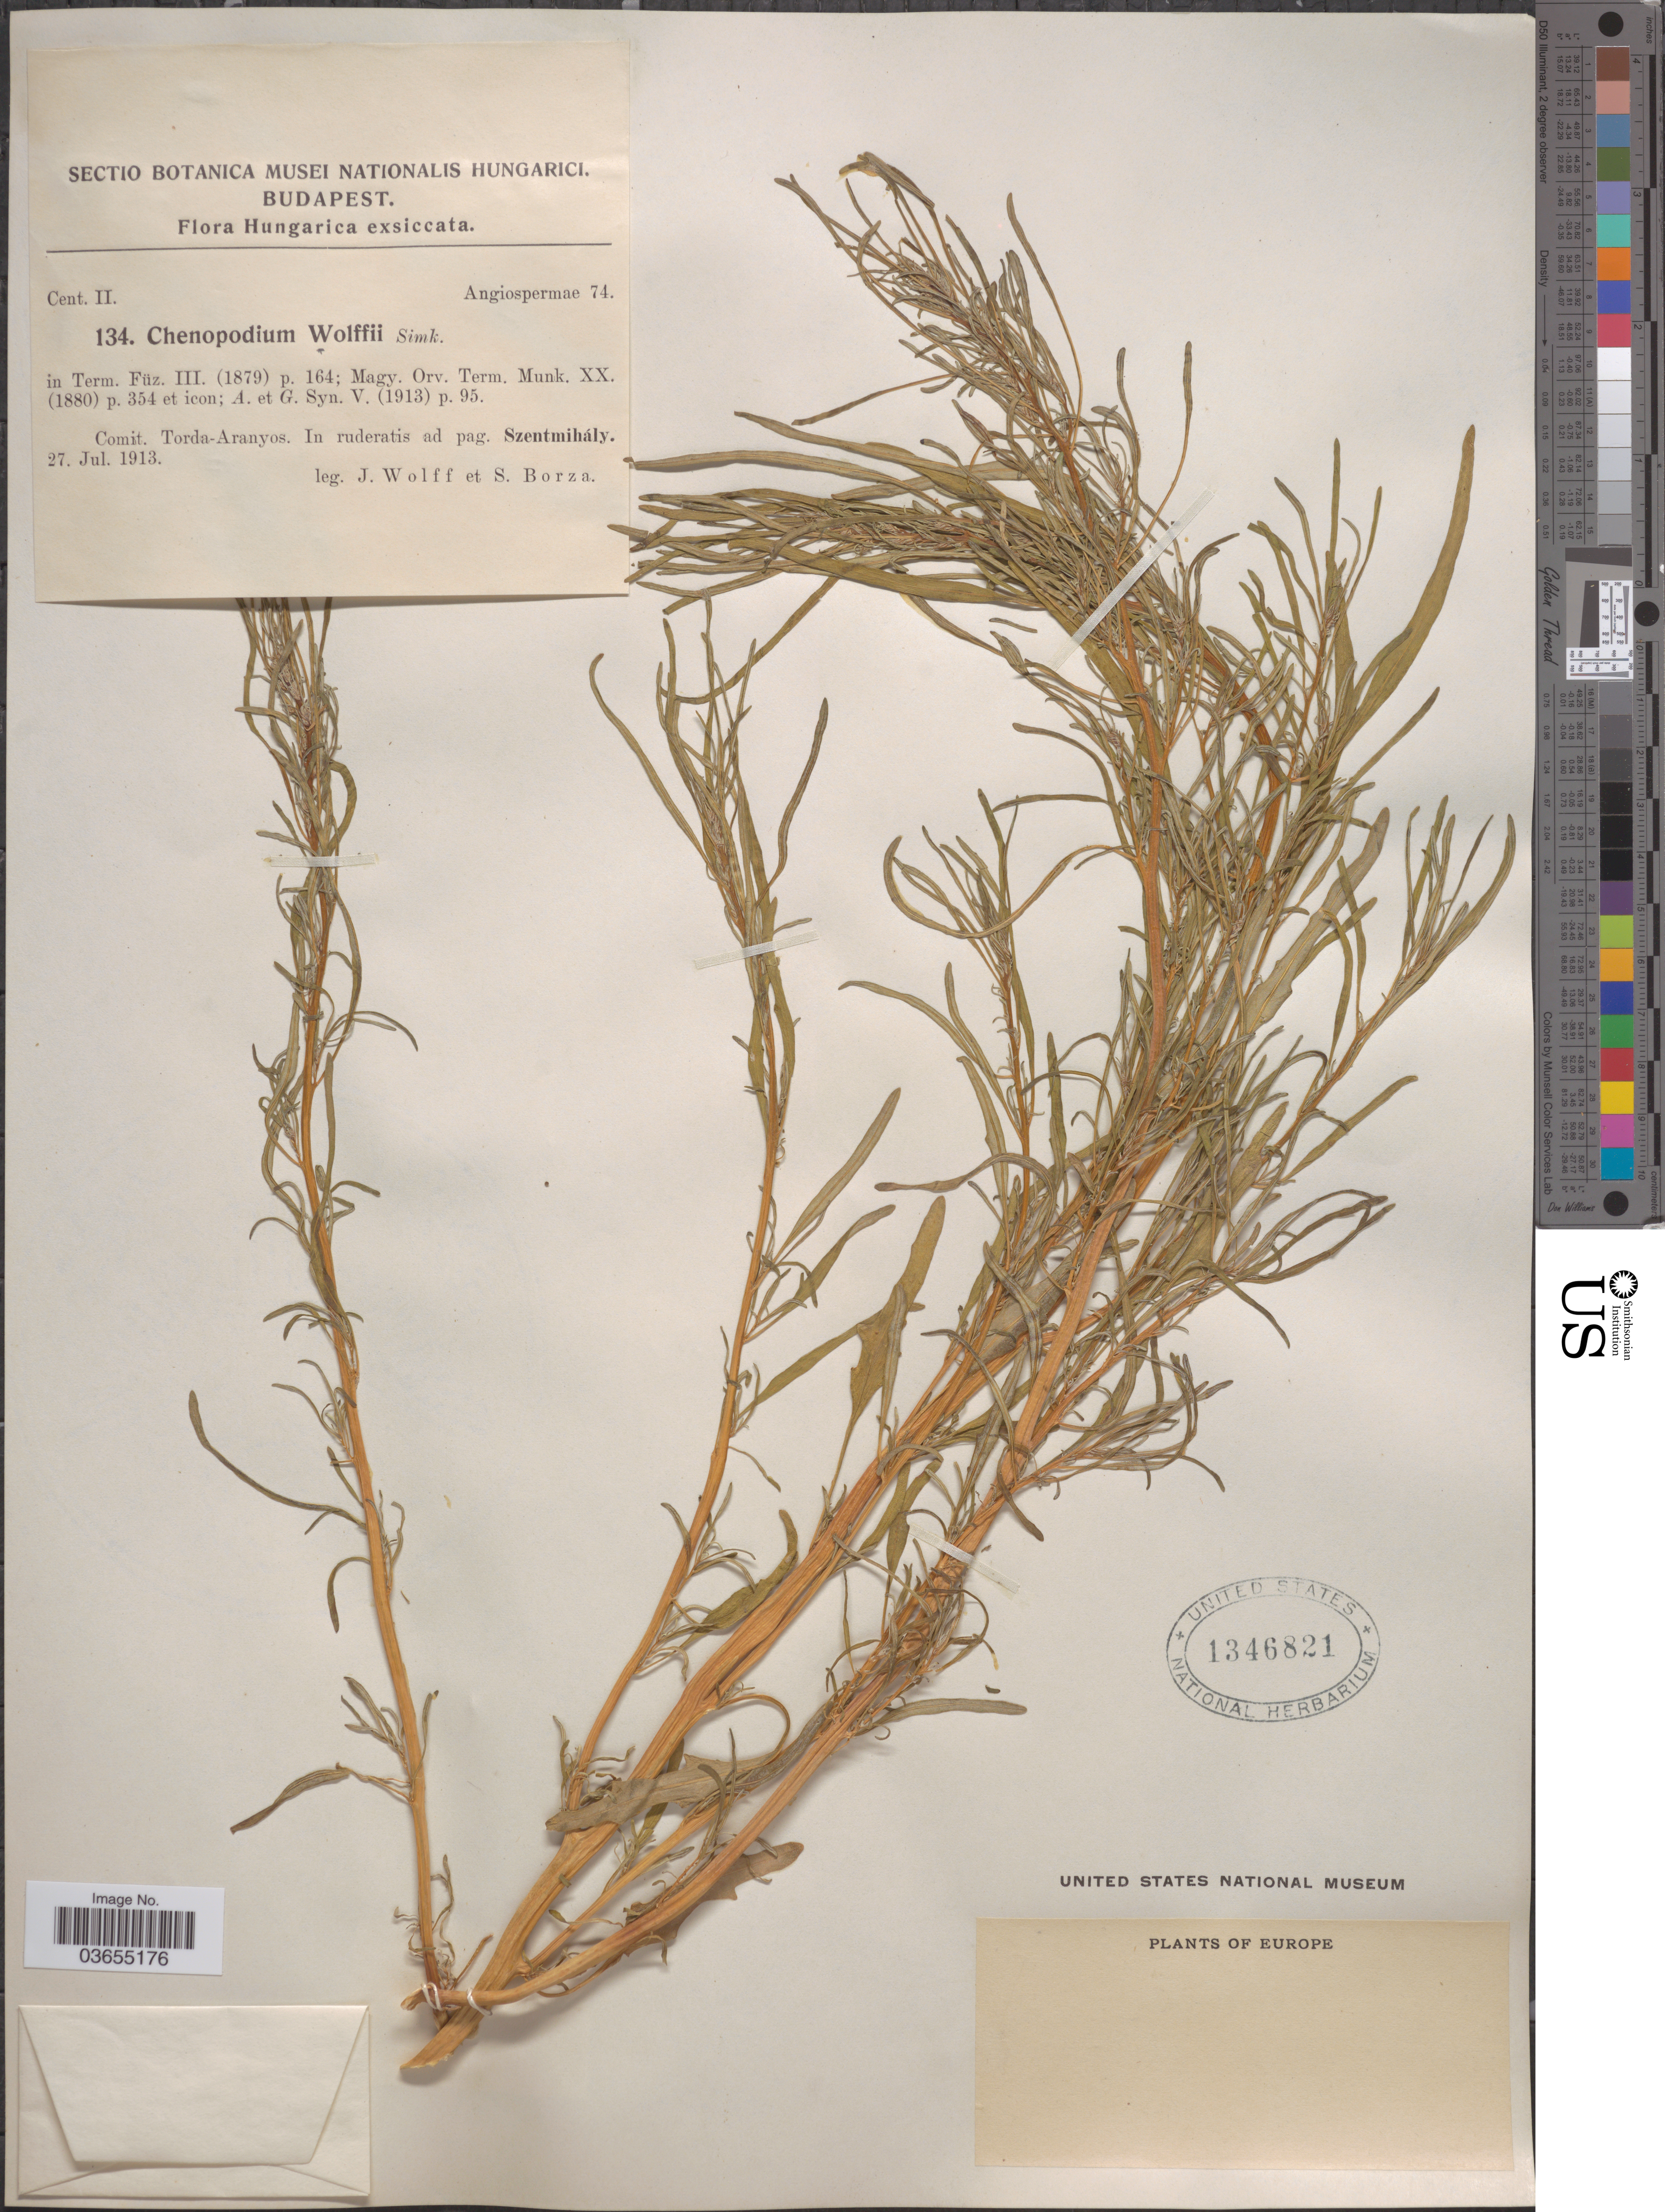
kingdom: Plantae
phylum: Tracheophyta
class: Magnoliopsida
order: Caryophyllales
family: Amaranthaceae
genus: Chenopodium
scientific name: Chenopodium wolfii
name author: Rydb.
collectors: J. Wolff & S. Borza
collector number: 134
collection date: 1913-07-27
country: Hungary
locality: Hungarica. Comit. Torda-Aranyos. In ruderatis ad pag. Szentmihály.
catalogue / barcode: US 1346821